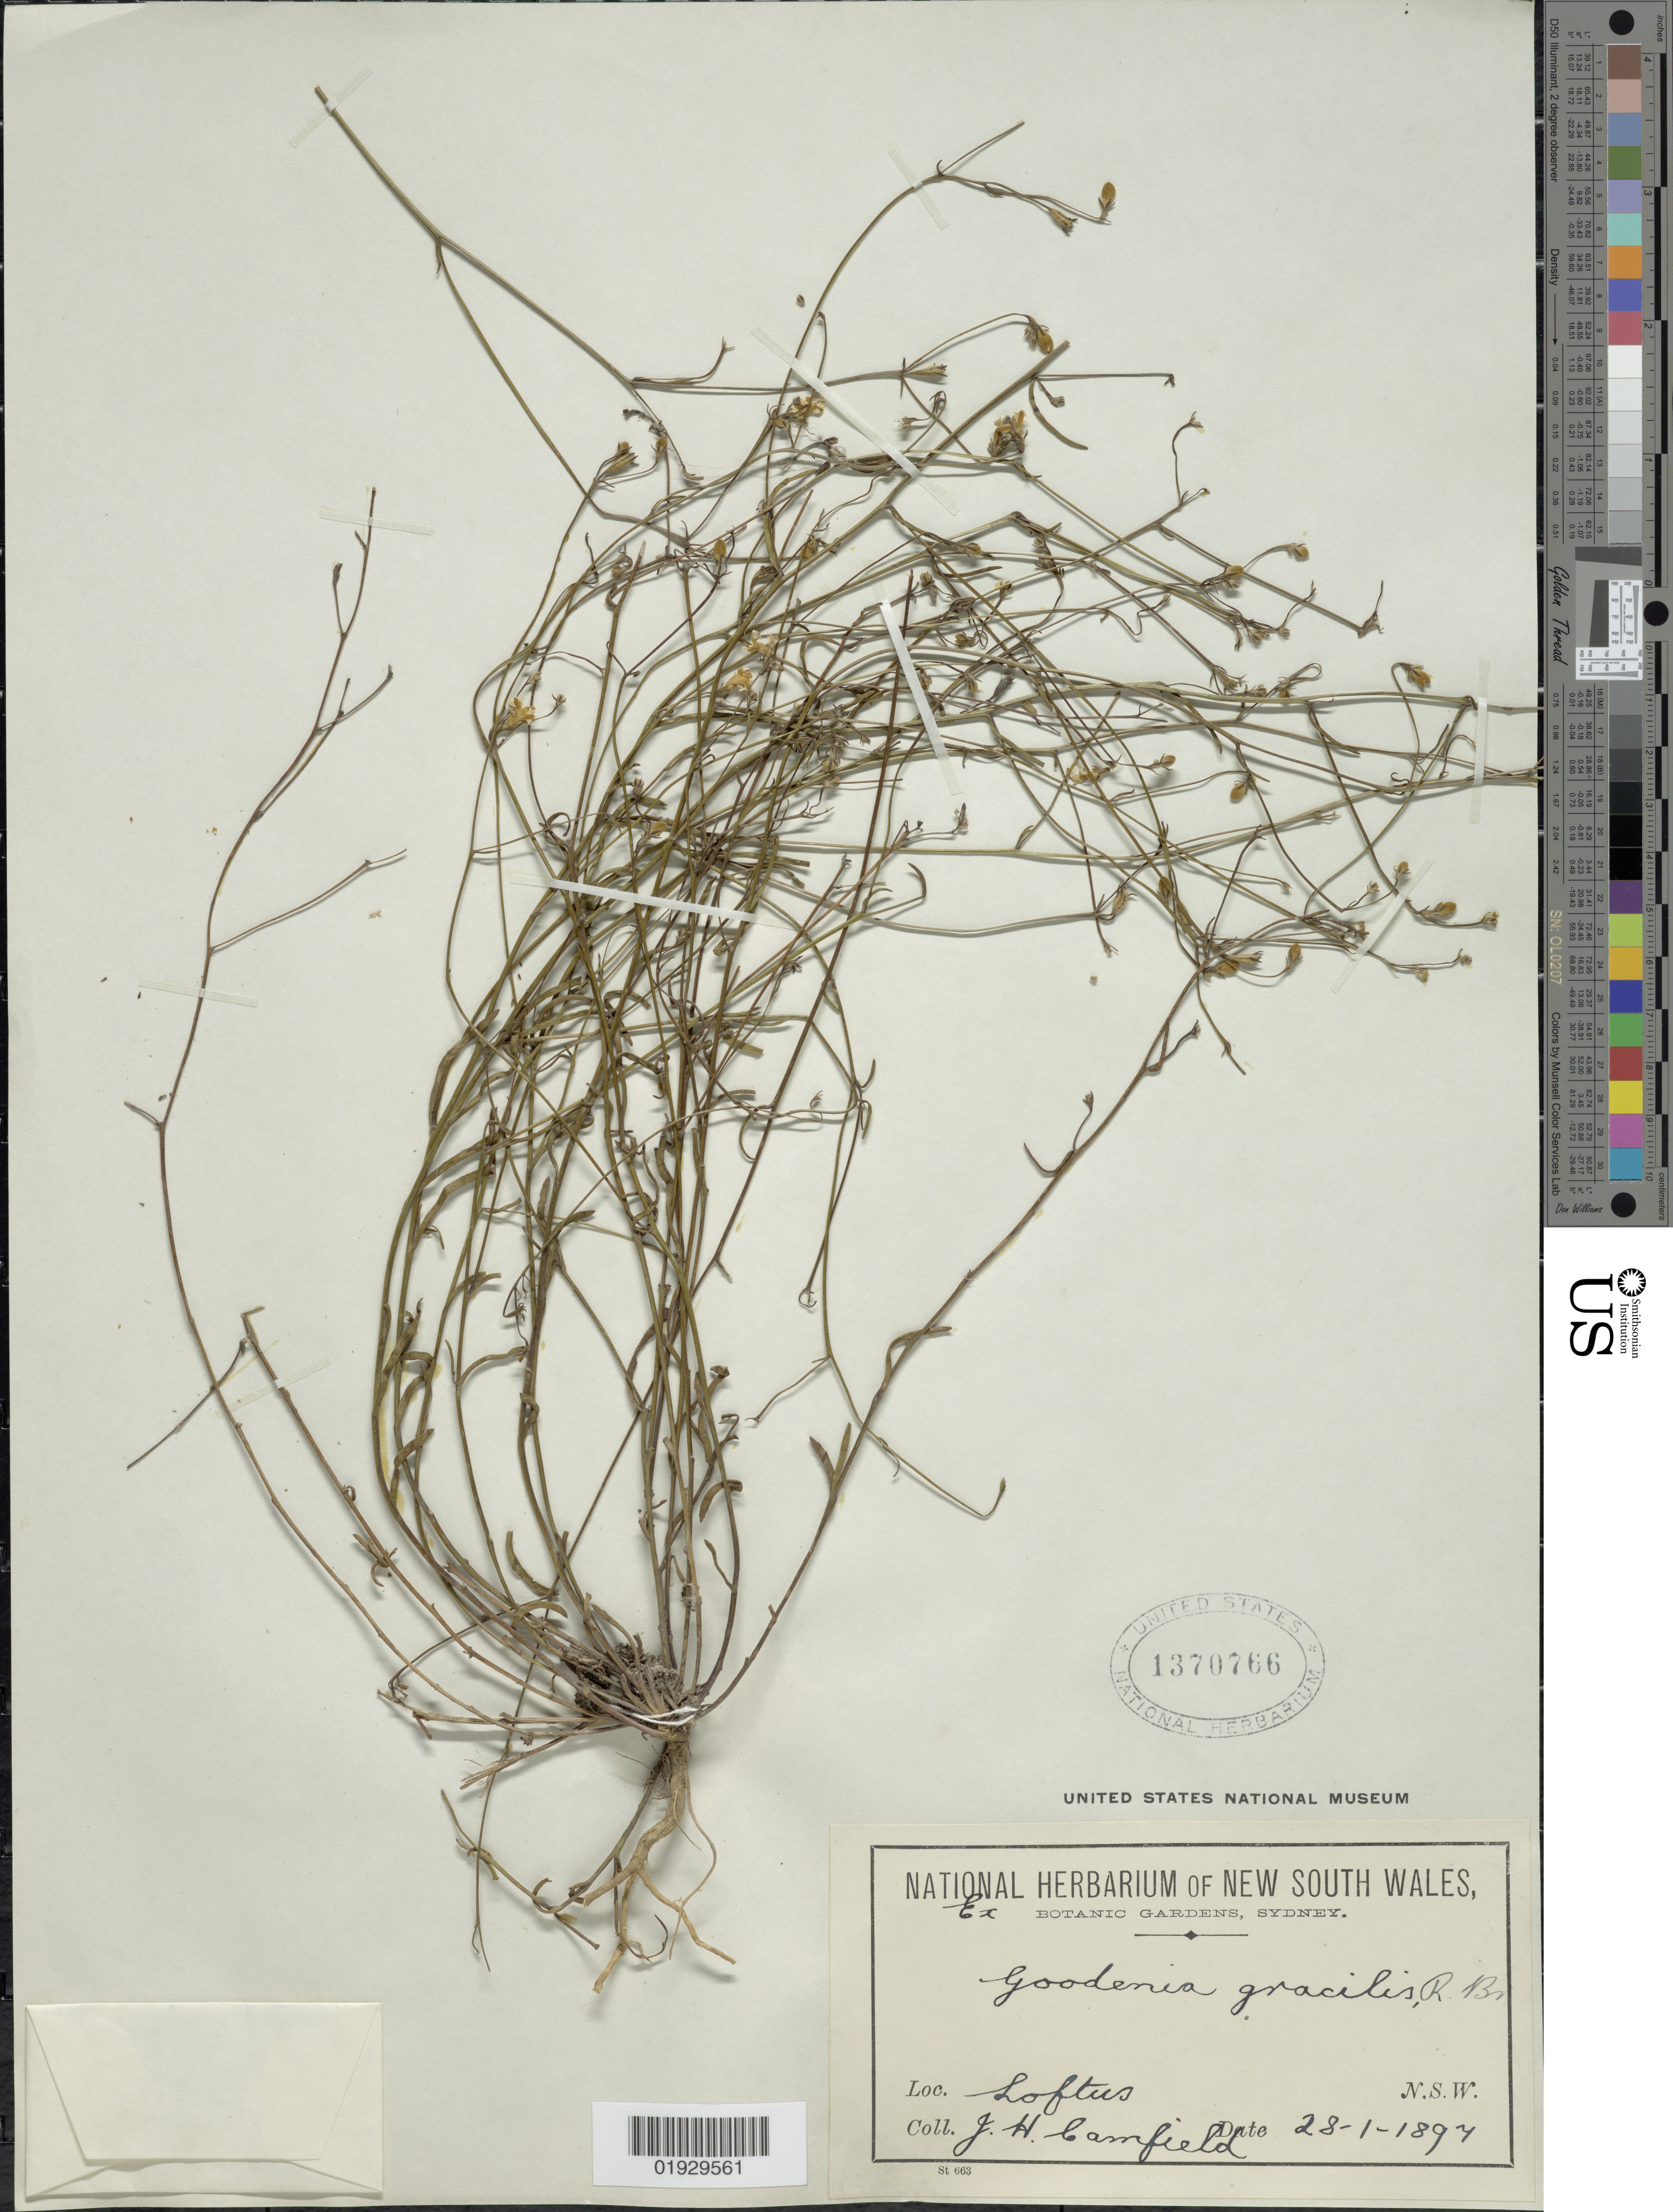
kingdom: Plantae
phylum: Tracheophyta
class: Magnoliopsida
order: Asterales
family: Goodeniaceae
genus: Goodenia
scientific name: Goodenia gracilis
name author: R. Br.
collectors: J. Camfield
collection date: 1897-01-28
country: Australia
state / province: New South Wales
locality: Loftus.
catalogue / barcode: US 1370766